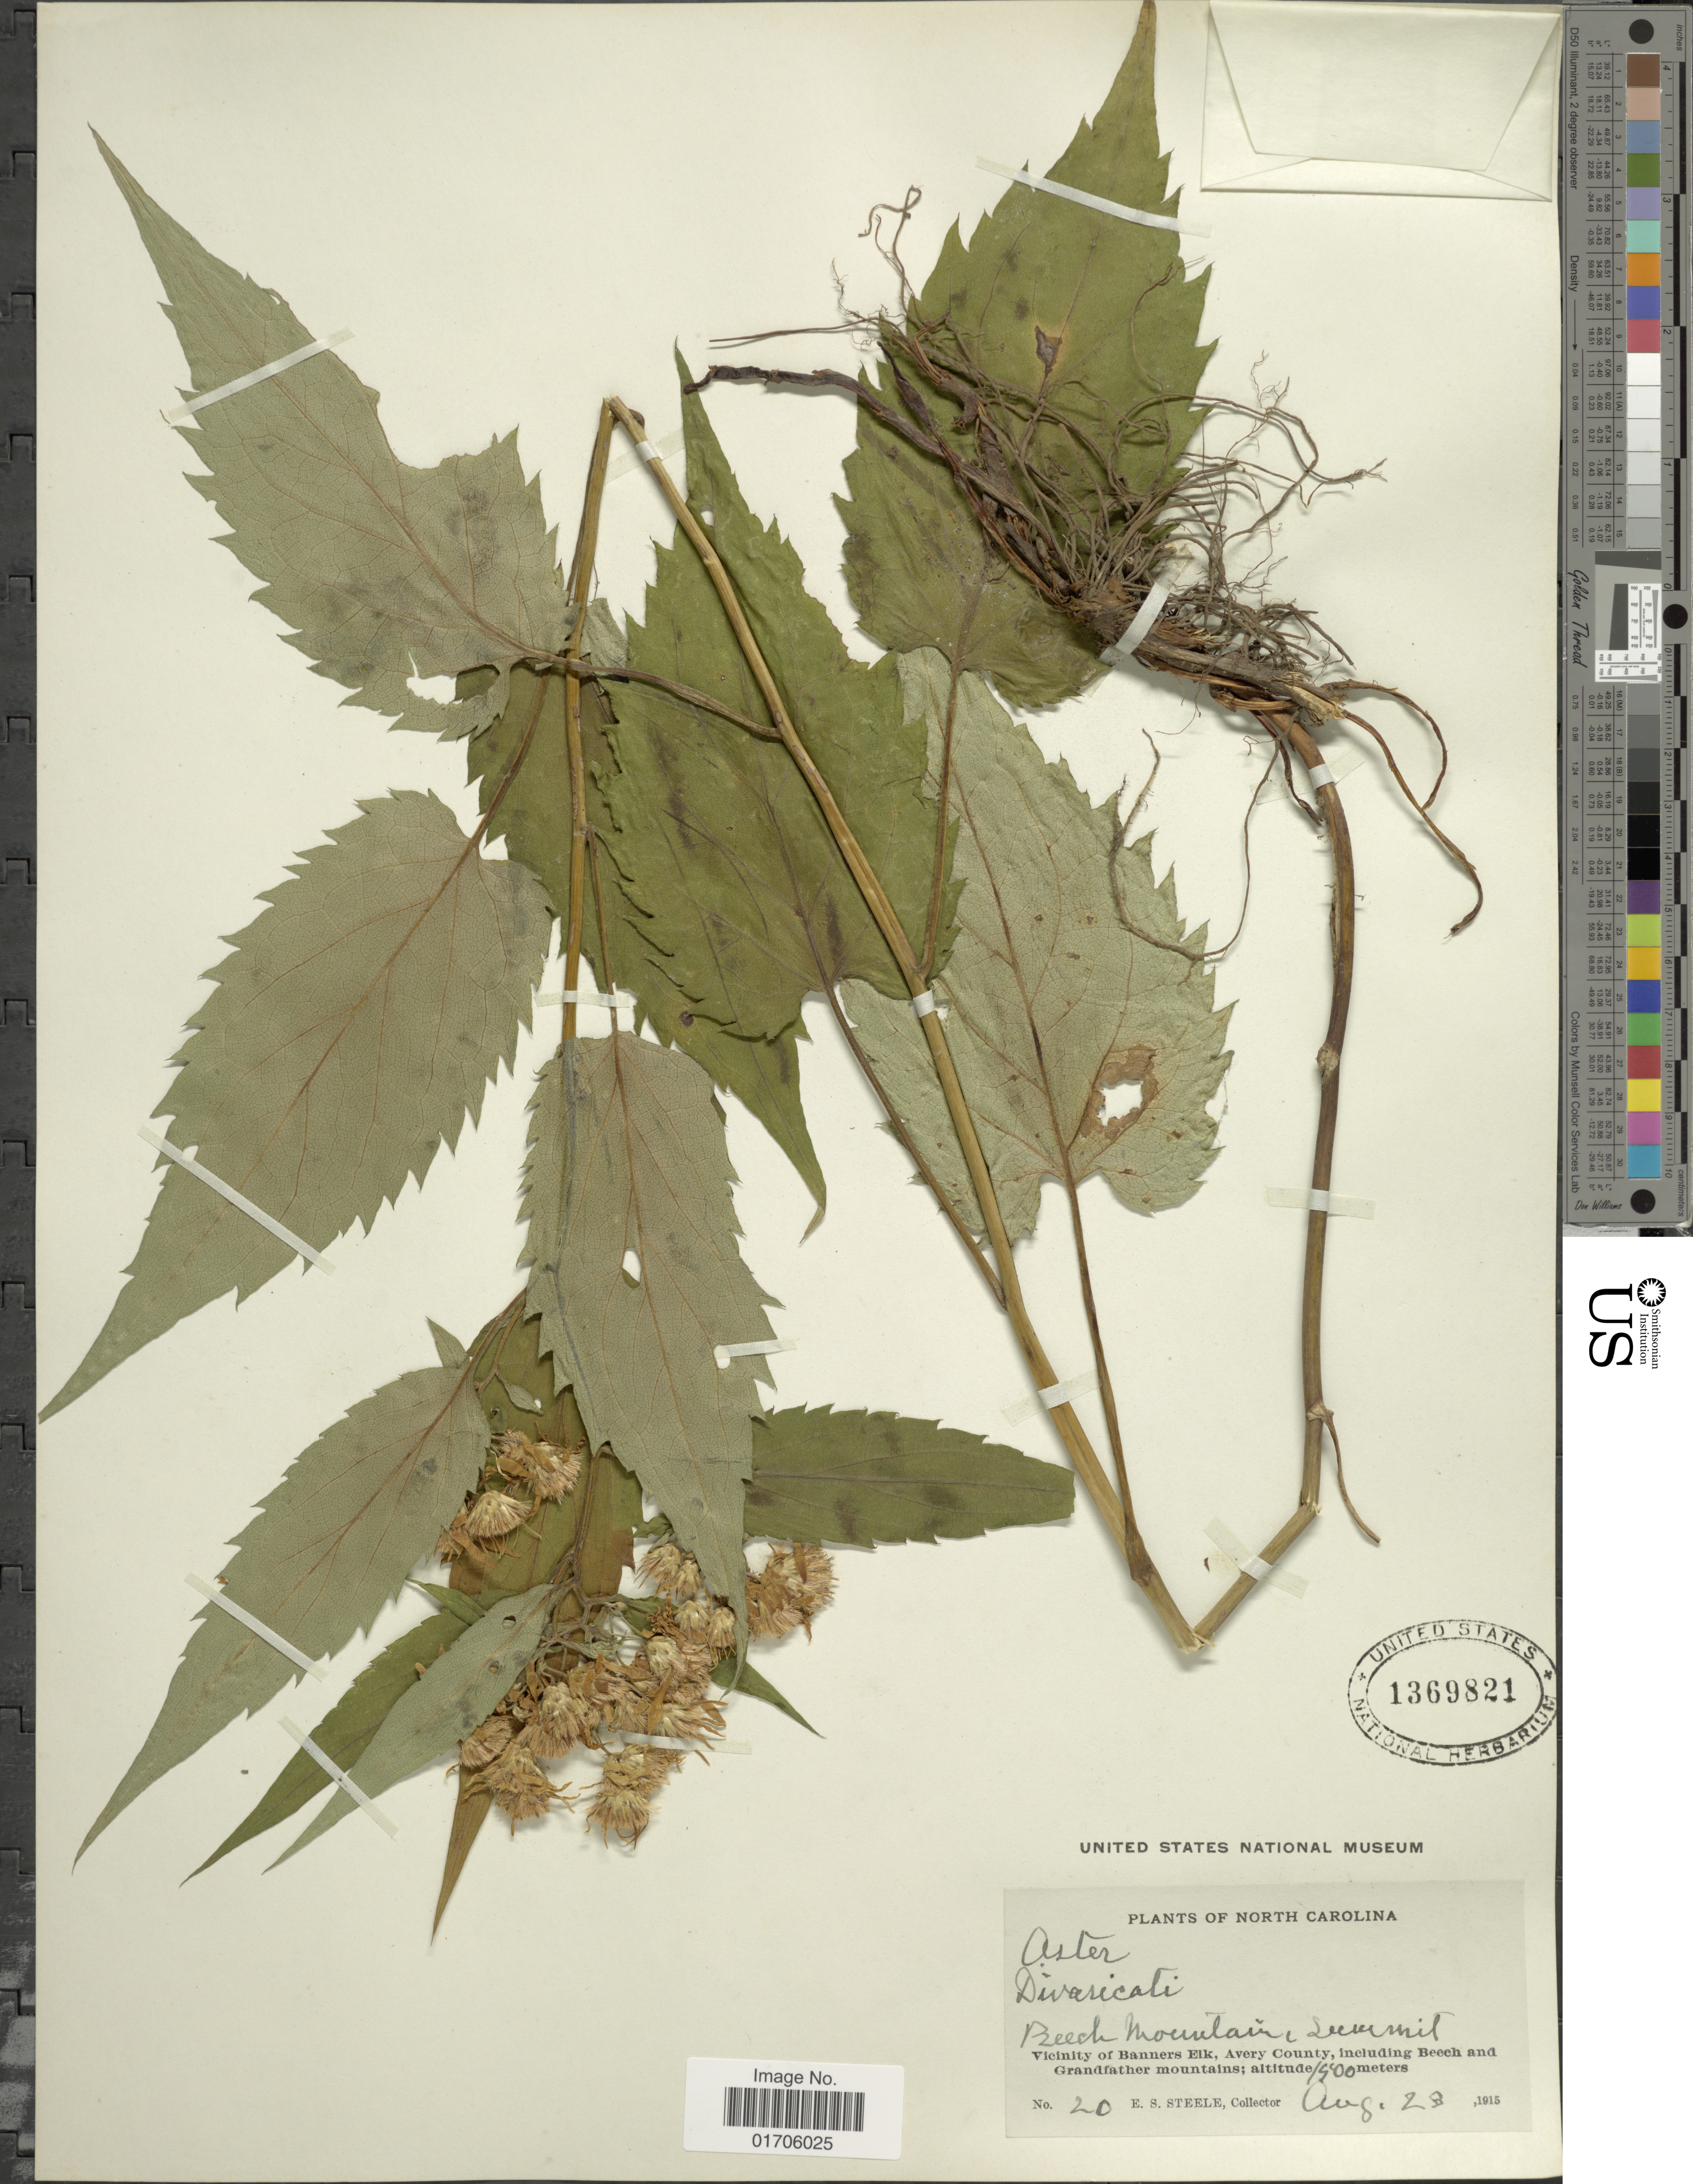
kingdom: Plantae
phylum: Tracheophyta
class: Magnoliopsida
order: Asterales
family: Asteraceae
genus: Eurybia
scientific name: Eurybia sp.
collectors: E. Steele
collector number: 20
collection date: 1915-08-23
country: United States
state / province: North Carolina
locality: North Carolina. Beech Mountain, Summit. Vicinity of Banners Elk, Avery County, including Beech and Grandfather mountains.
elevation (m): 1500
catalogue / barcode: US 1369821